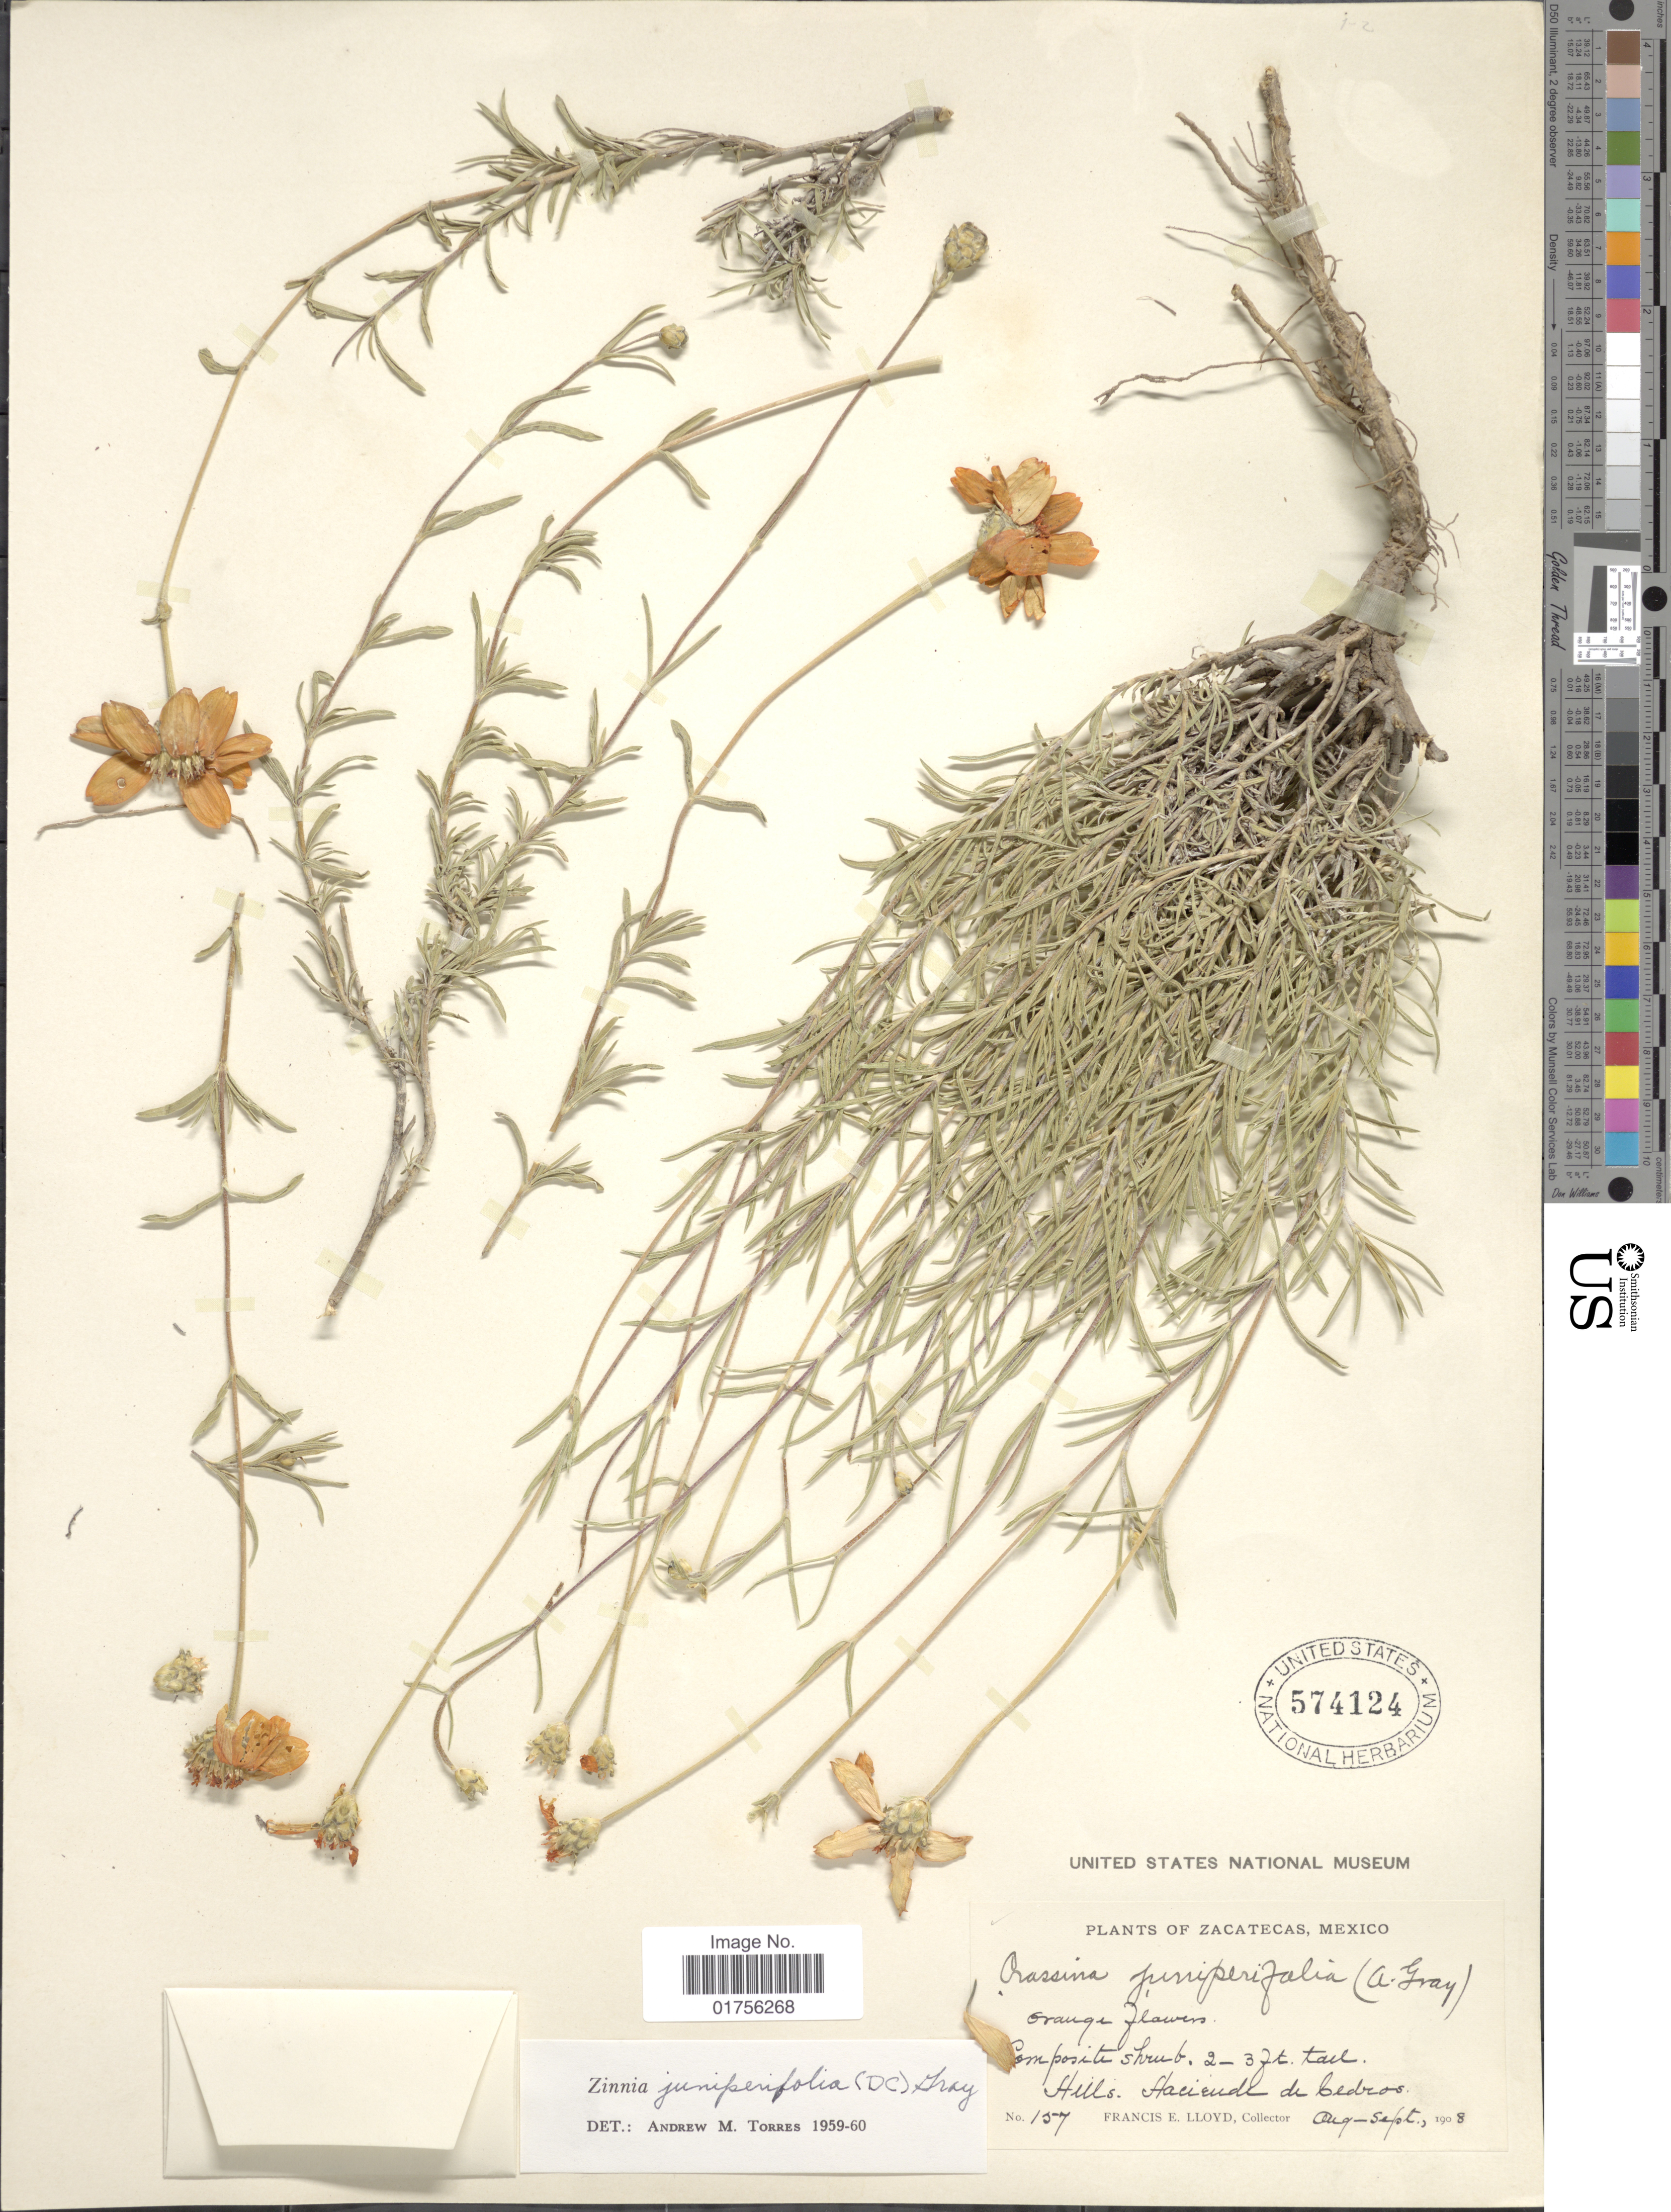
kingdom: Plantae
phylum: Tracheophyta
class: Magnoliopsida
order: Asterales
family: Asteraceae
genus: Zinnia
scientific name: Zinnia juniperifolia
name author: (DC.) A. Gray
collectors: Lloyd, C. E.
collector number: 157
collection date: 1908-08/1908-09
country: Mexico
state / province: Zacatecas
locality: Hills, Hacienda de Cedros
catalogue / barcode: US 574124